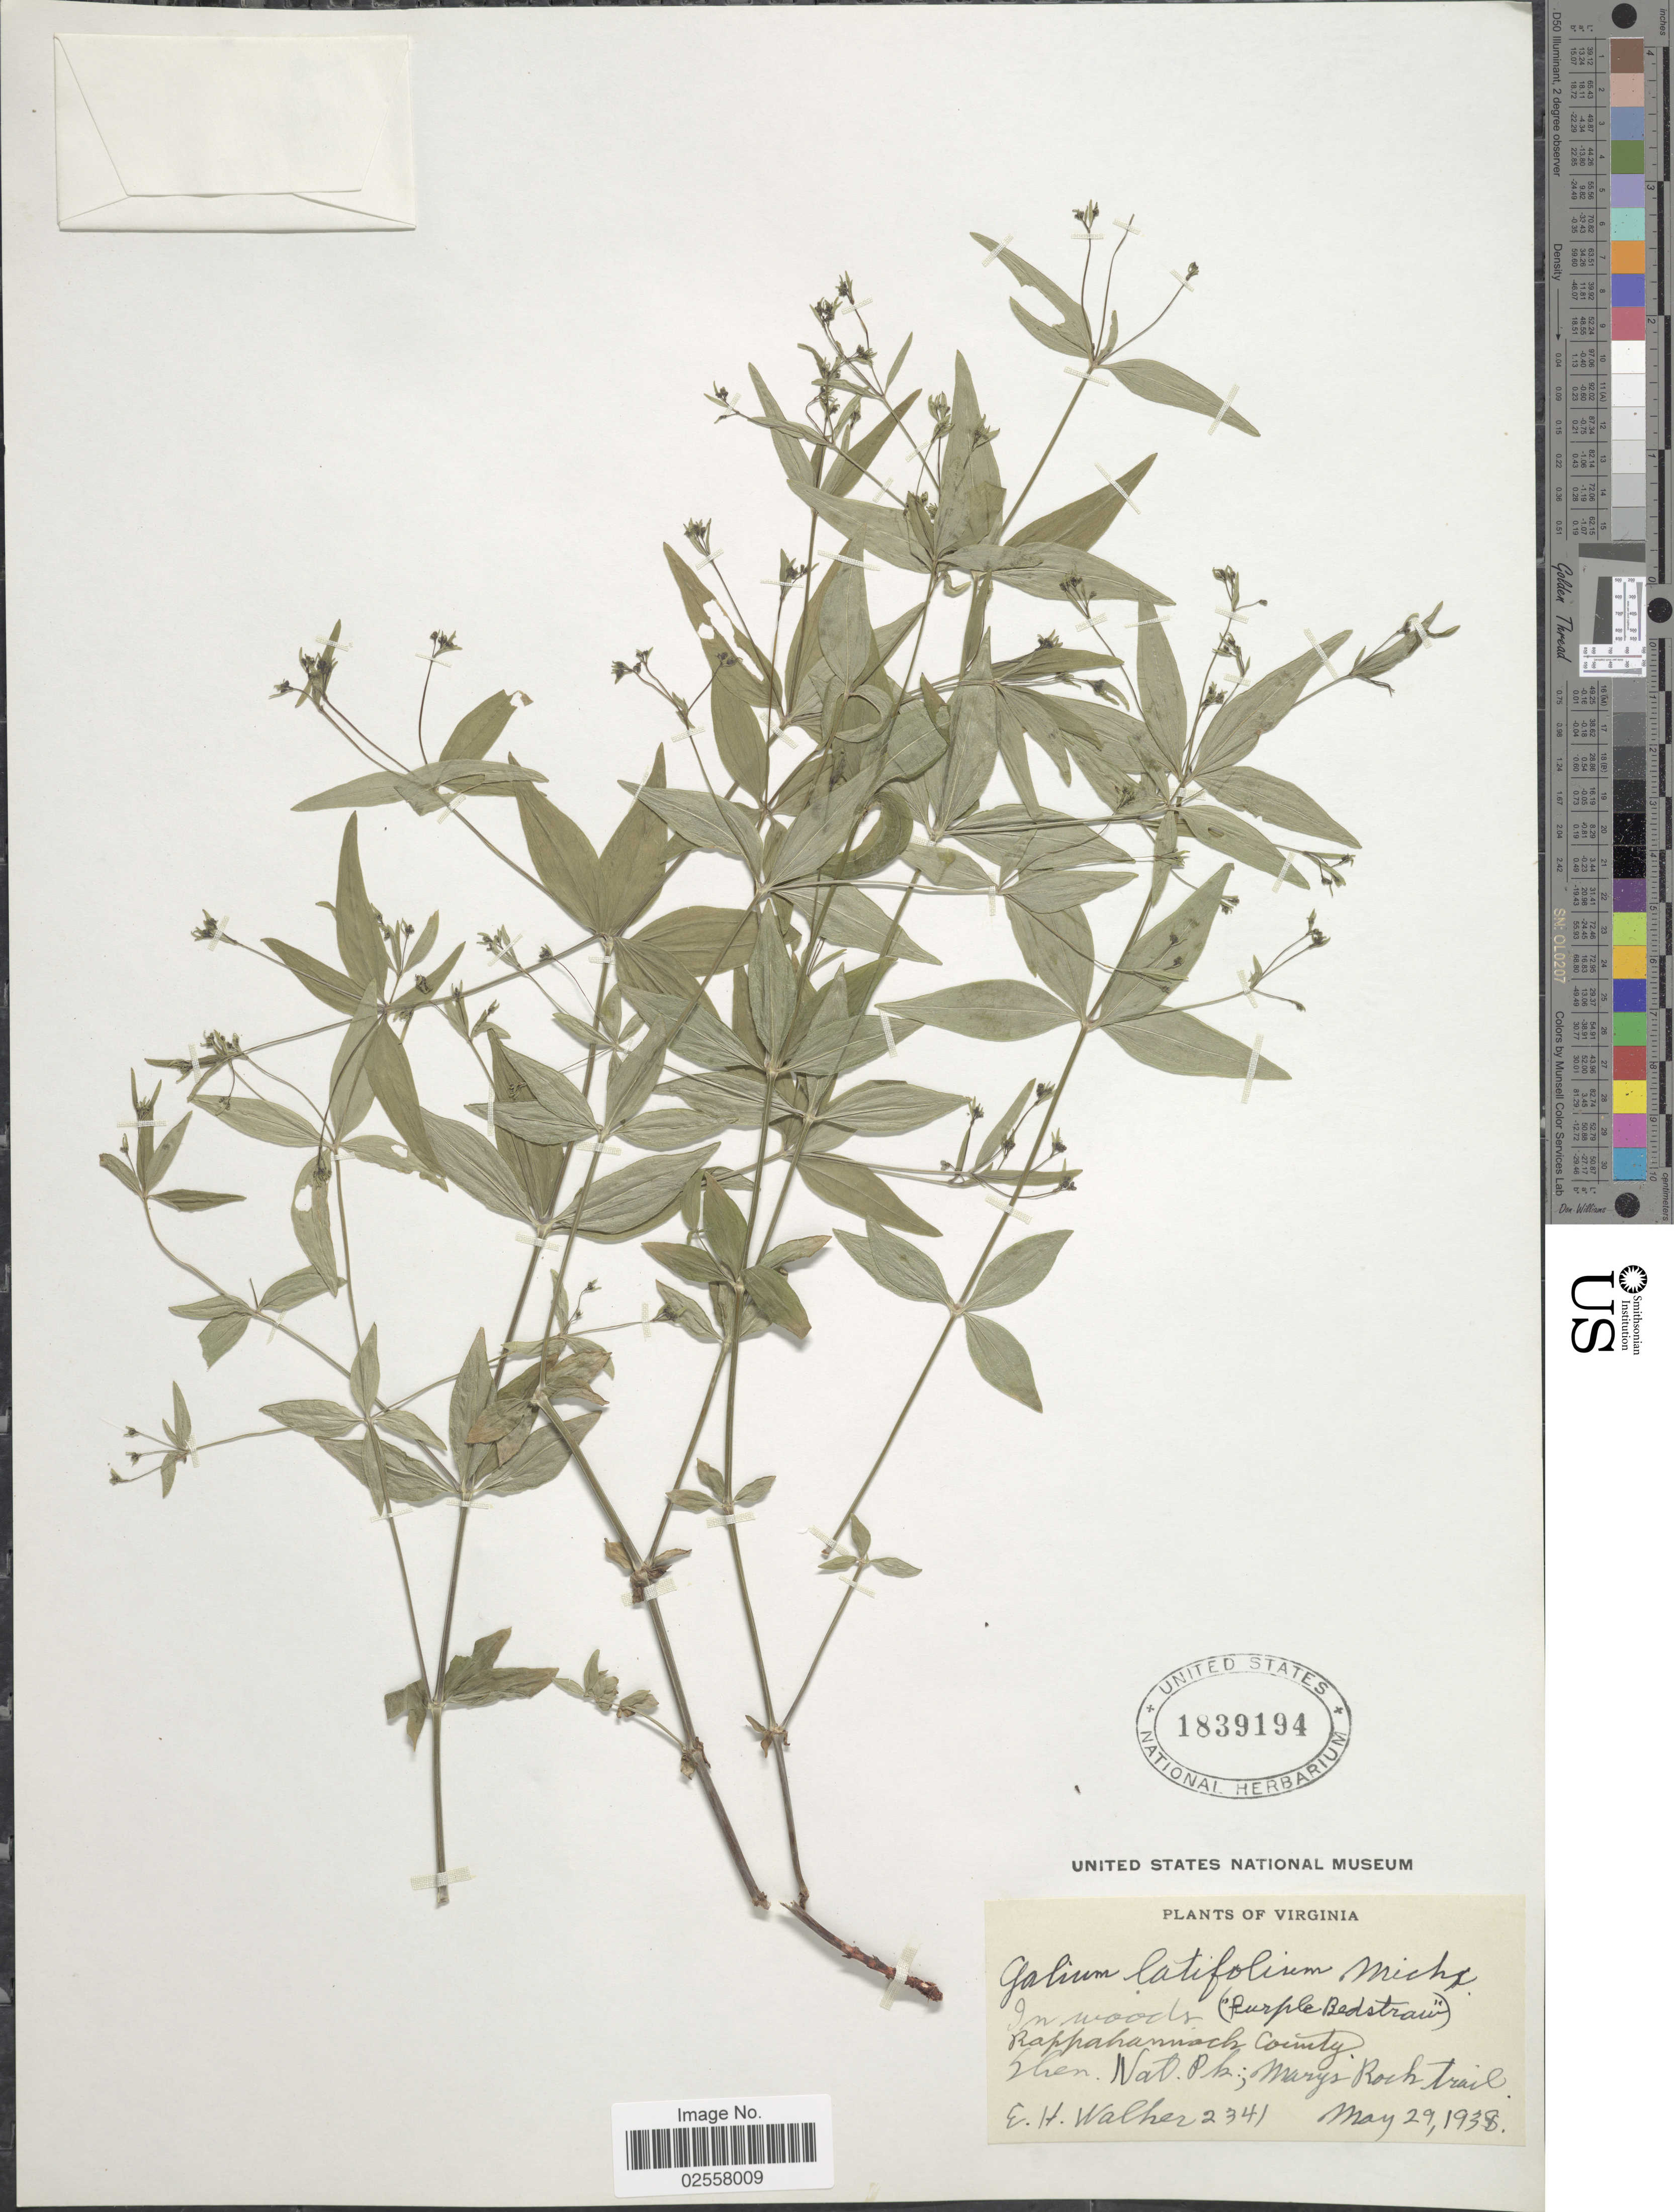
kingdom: Plantae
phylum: Tracheophyta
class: Magnoliopsida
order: Gentianales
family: Rubiaceae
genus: Galium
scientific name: Galium latifolium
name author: Michx.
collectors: E. H. Walker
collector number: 2341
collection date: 1938-05-29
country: United States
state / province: Virginia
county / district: Rappahannock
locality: Rappahannock County, Shen. Nat. Pk.; Mary's Rock trail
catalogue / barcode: US 1839194